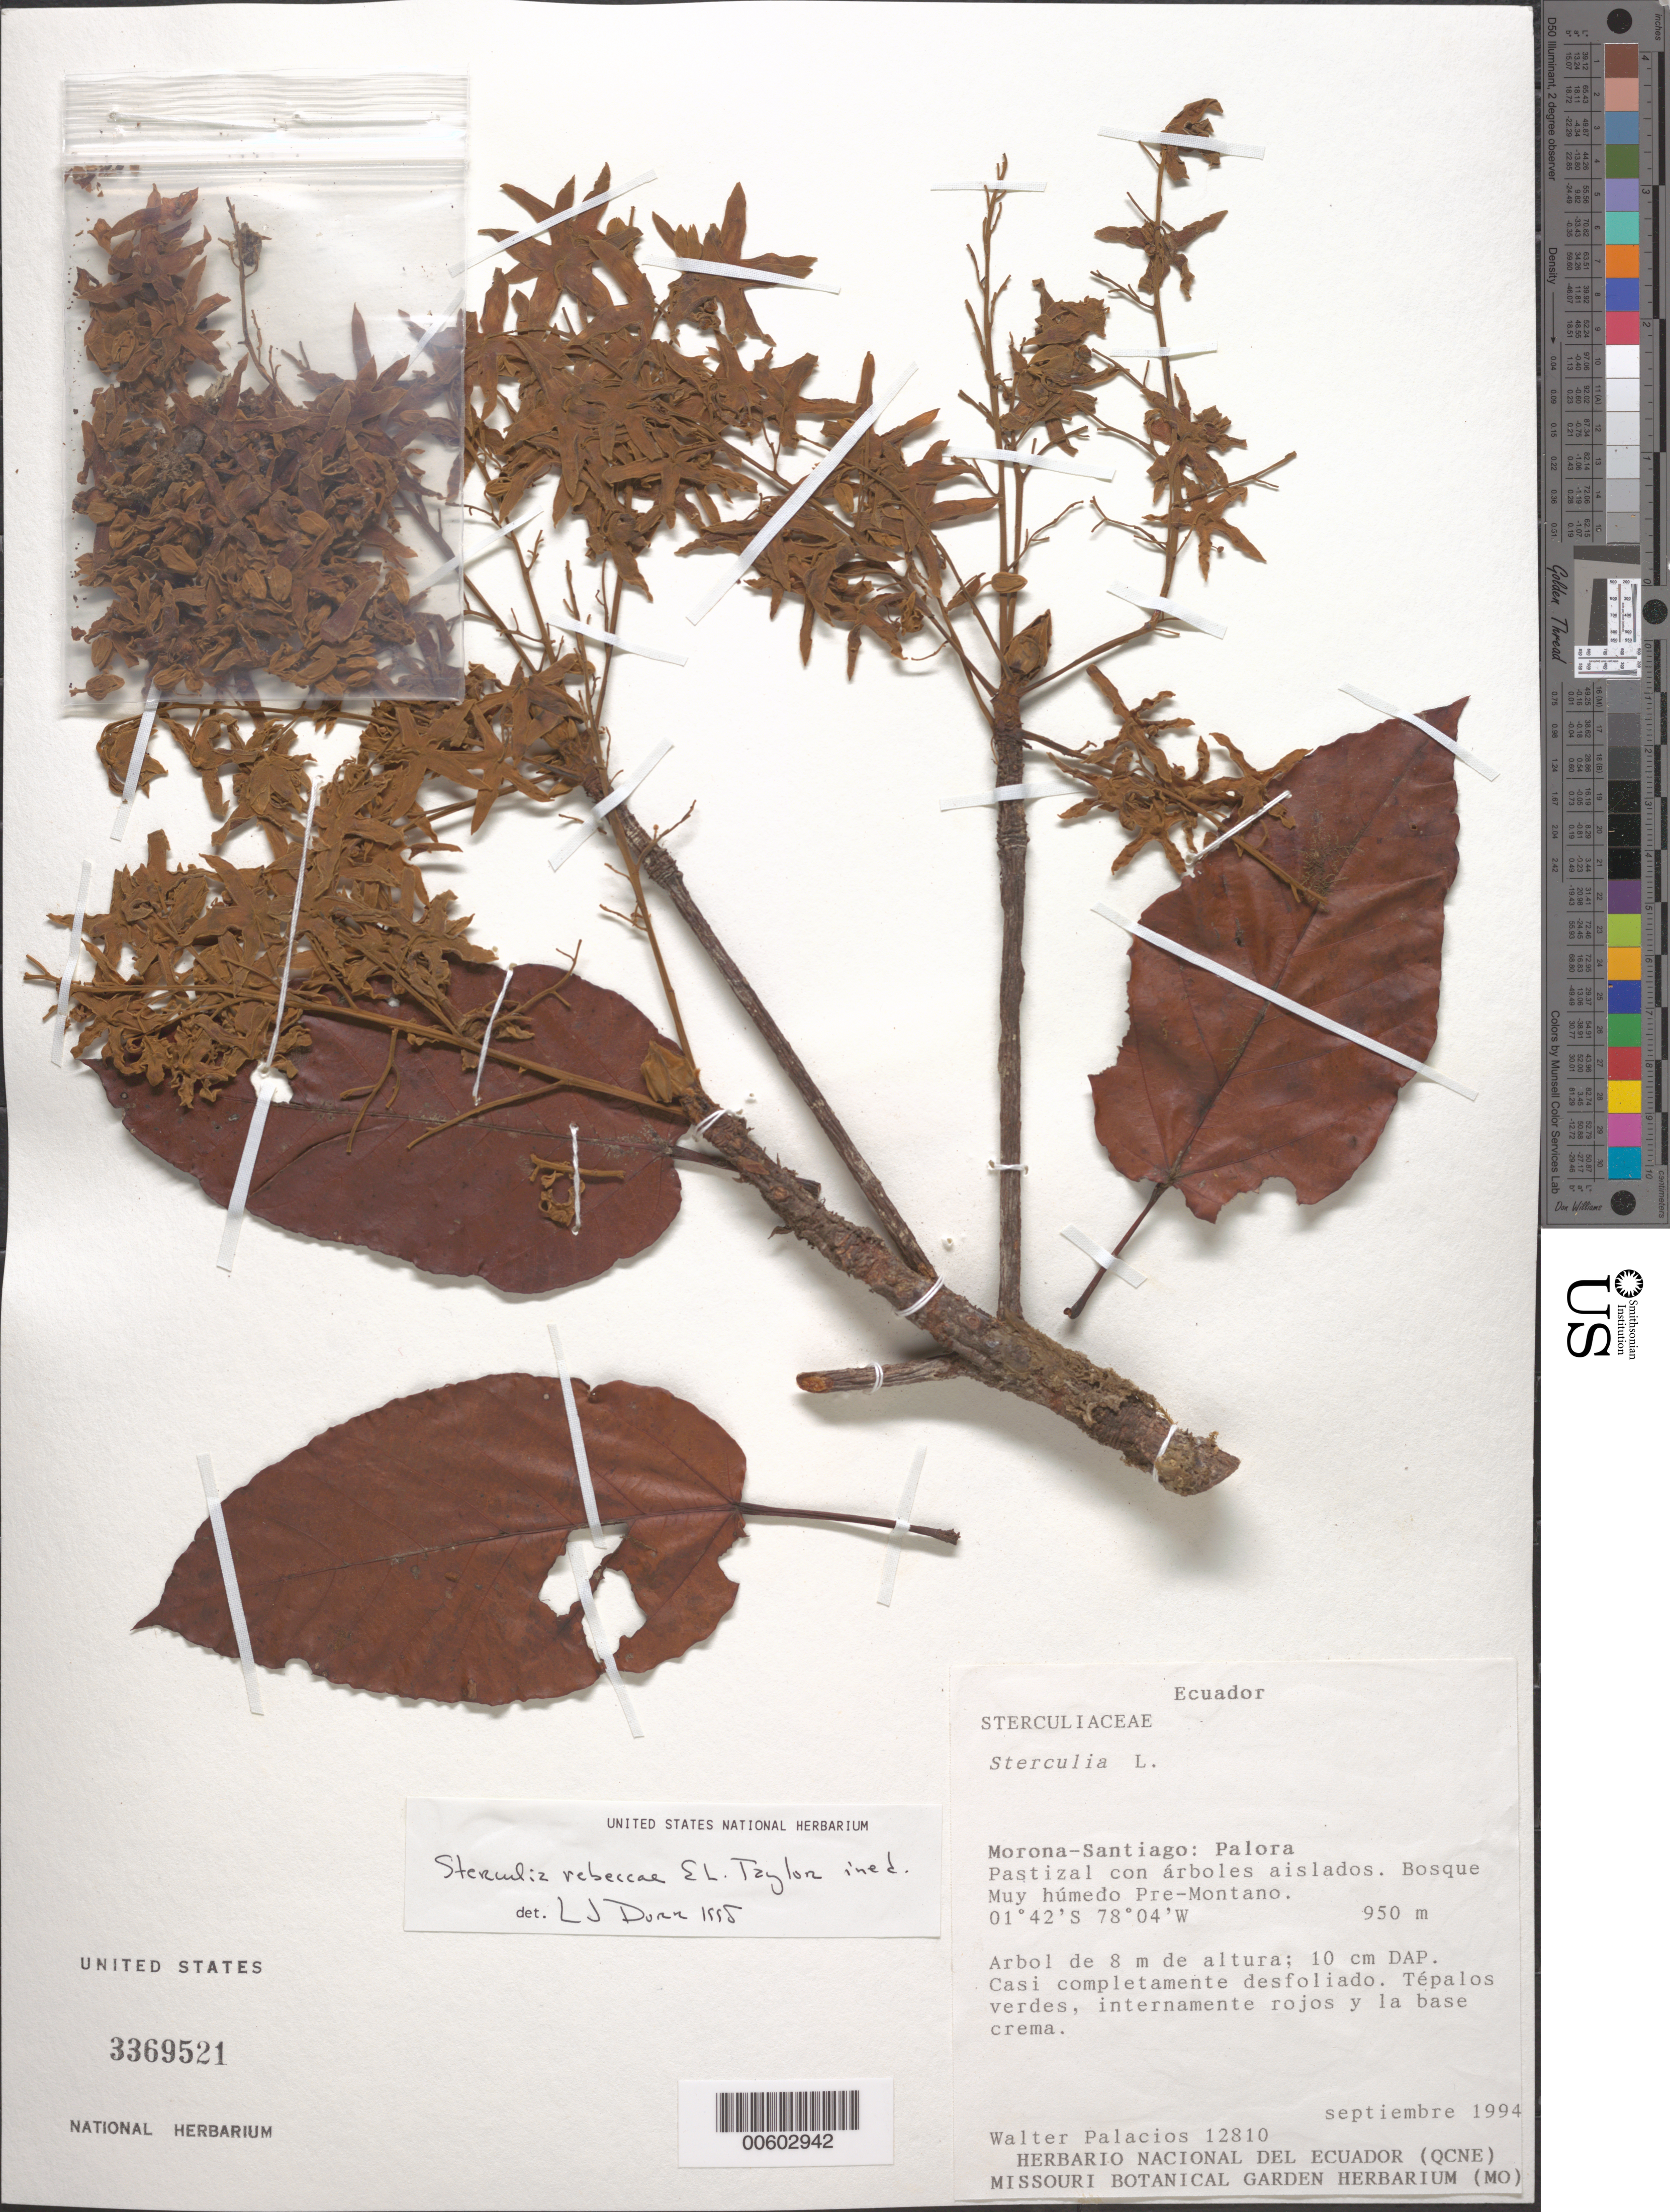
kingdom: Plantae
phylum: Tracheophyta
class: Magnoliopsida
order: Malvales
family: Malvaceae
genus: Sterculia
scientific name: Sterculia tayloriae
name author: Colli-Silva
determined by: Dorr, Laurence J., Curator (BOT), Smithsonian Institution - National Museum of Natural History (UNITED STATES)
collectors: W. Palacios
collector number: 12810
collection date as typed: Sep 1994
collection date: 1994-09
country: Ecuador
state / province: Morona-Santiago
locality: Palora.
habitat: Pastizal con árboles aislados, bosque muy húmedo pre-montano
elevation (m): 95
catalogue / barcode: US 3369521